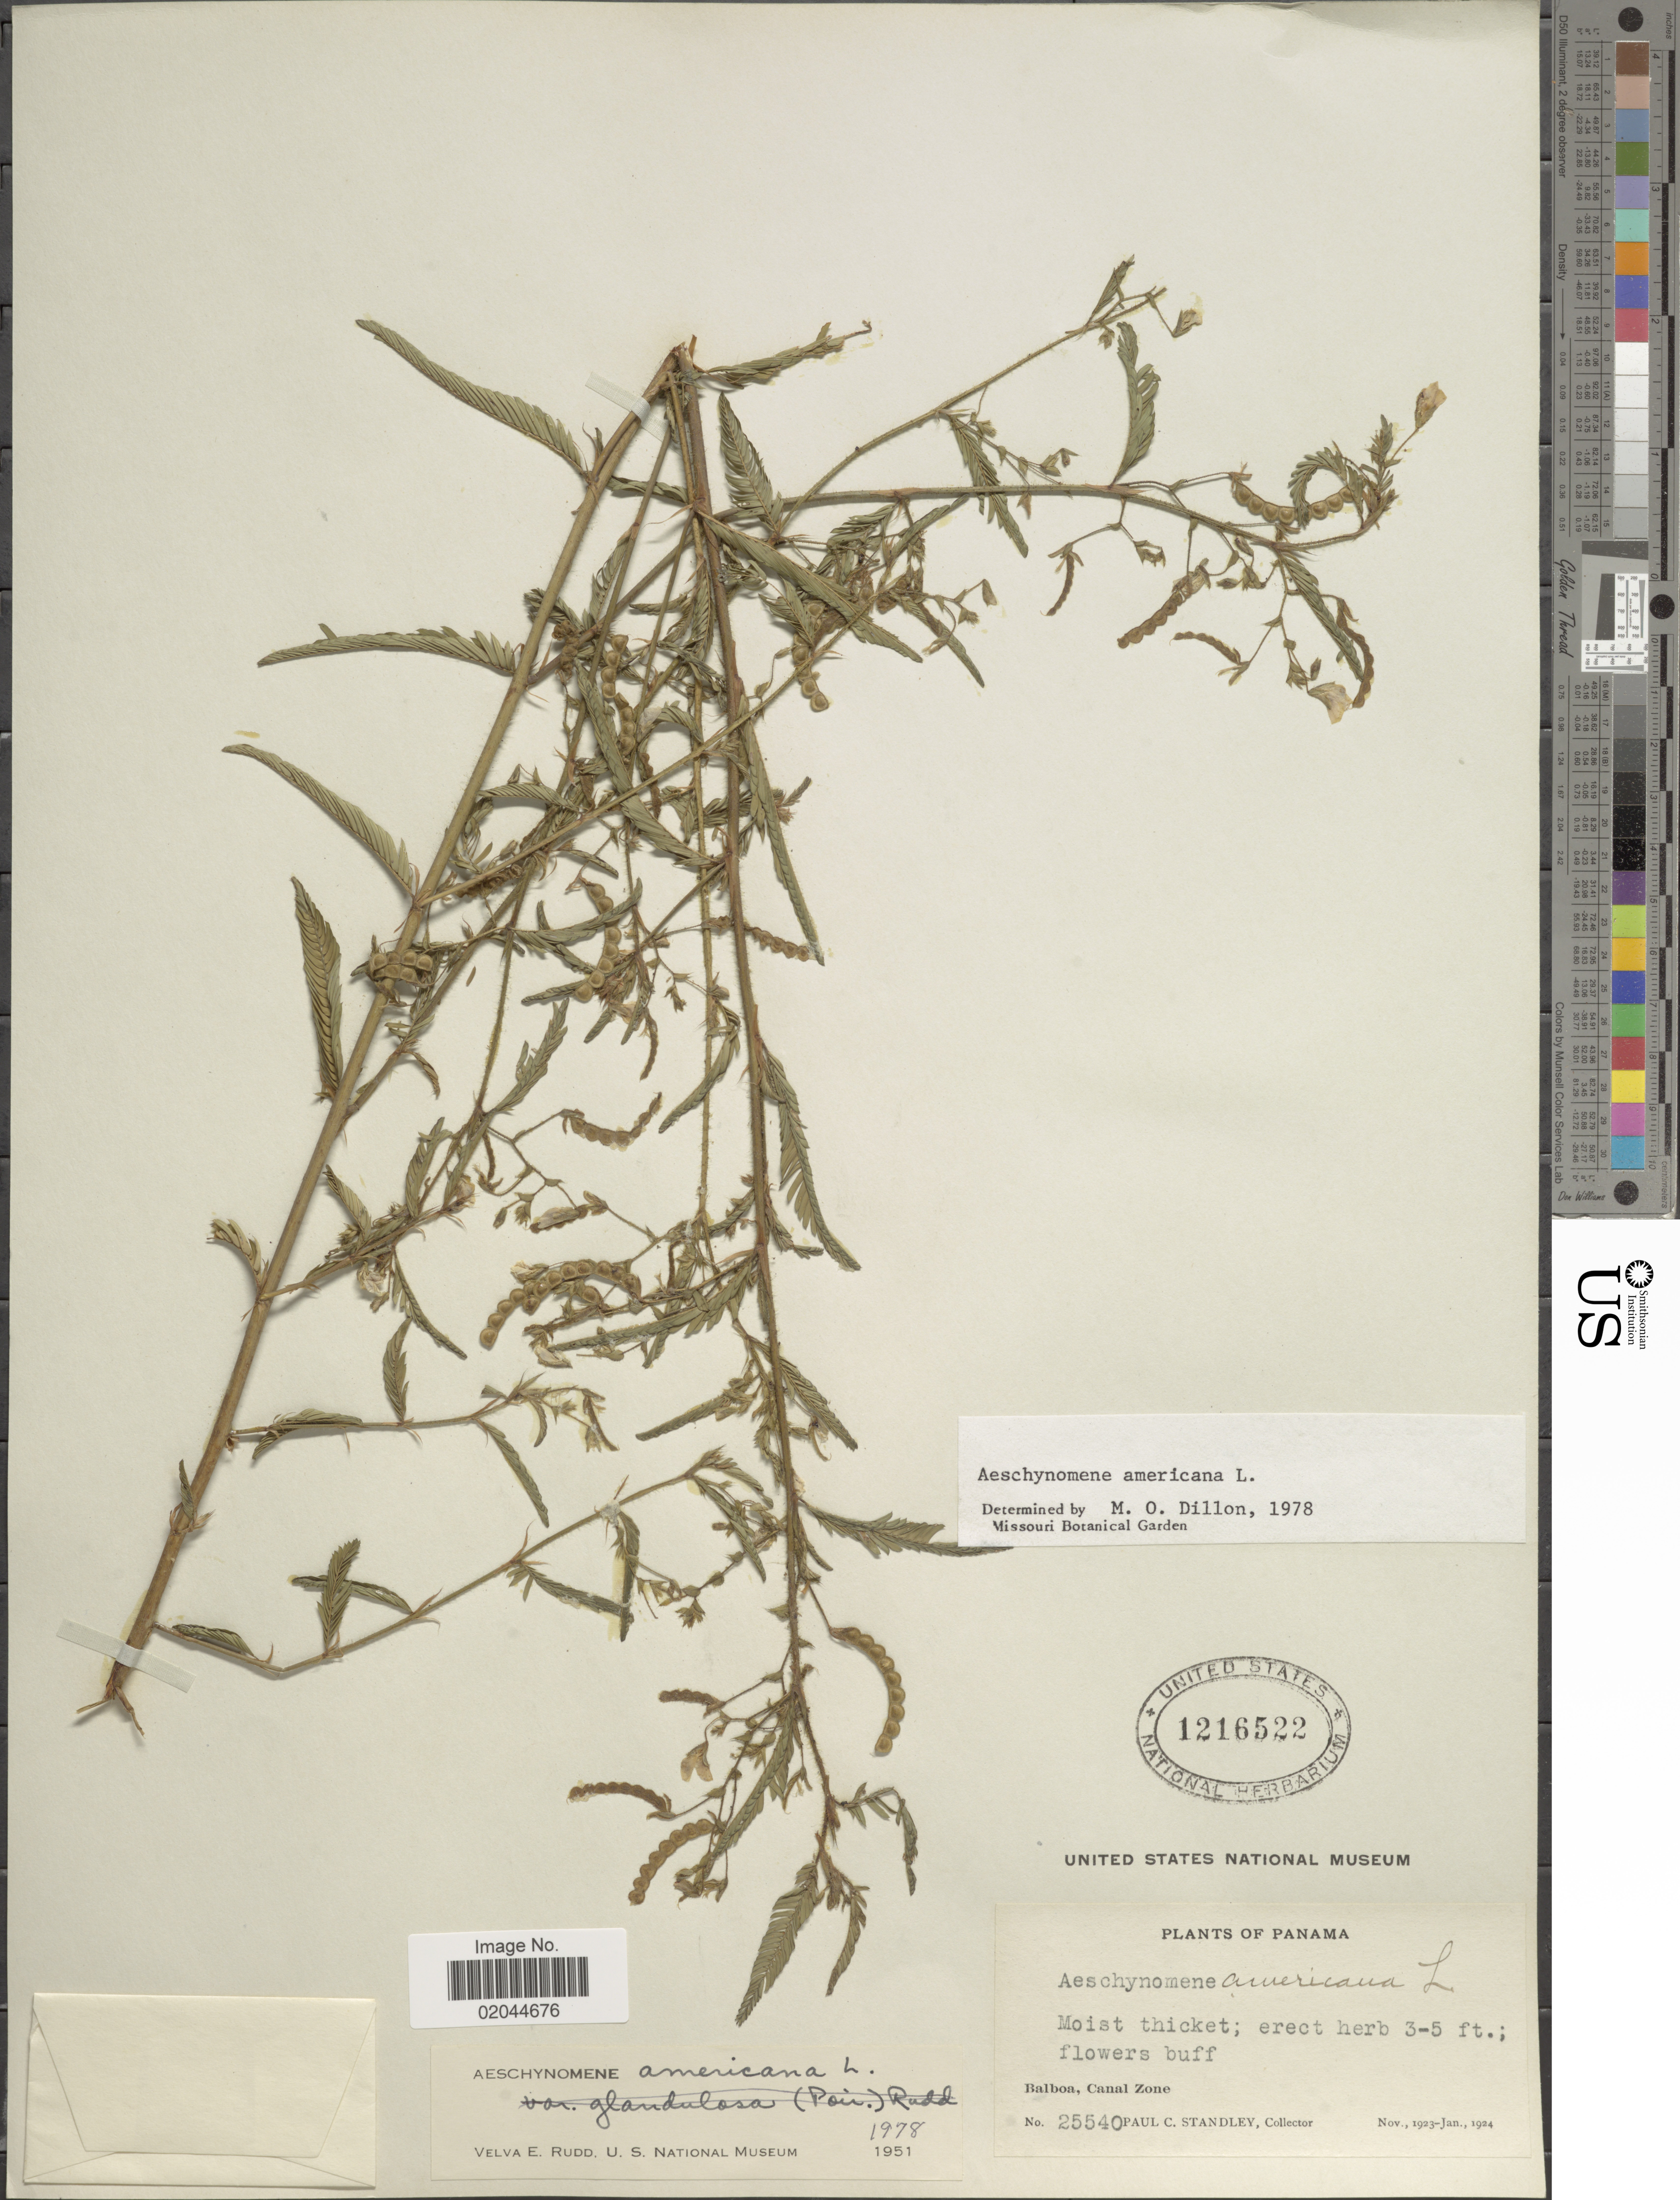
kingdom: Plantae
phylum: Tracheophyta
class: Magnoliopsida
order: Fabales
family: Fabaceae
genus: Aeschynomene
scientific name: Aeschynomene americana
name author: L.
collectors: P. C. Standley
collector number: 25540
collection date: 1923-11/1924-01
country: Panama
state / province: Colón / Panamá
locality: Moist thicket, Balboa, Canal Zone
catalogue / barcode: US 1216522